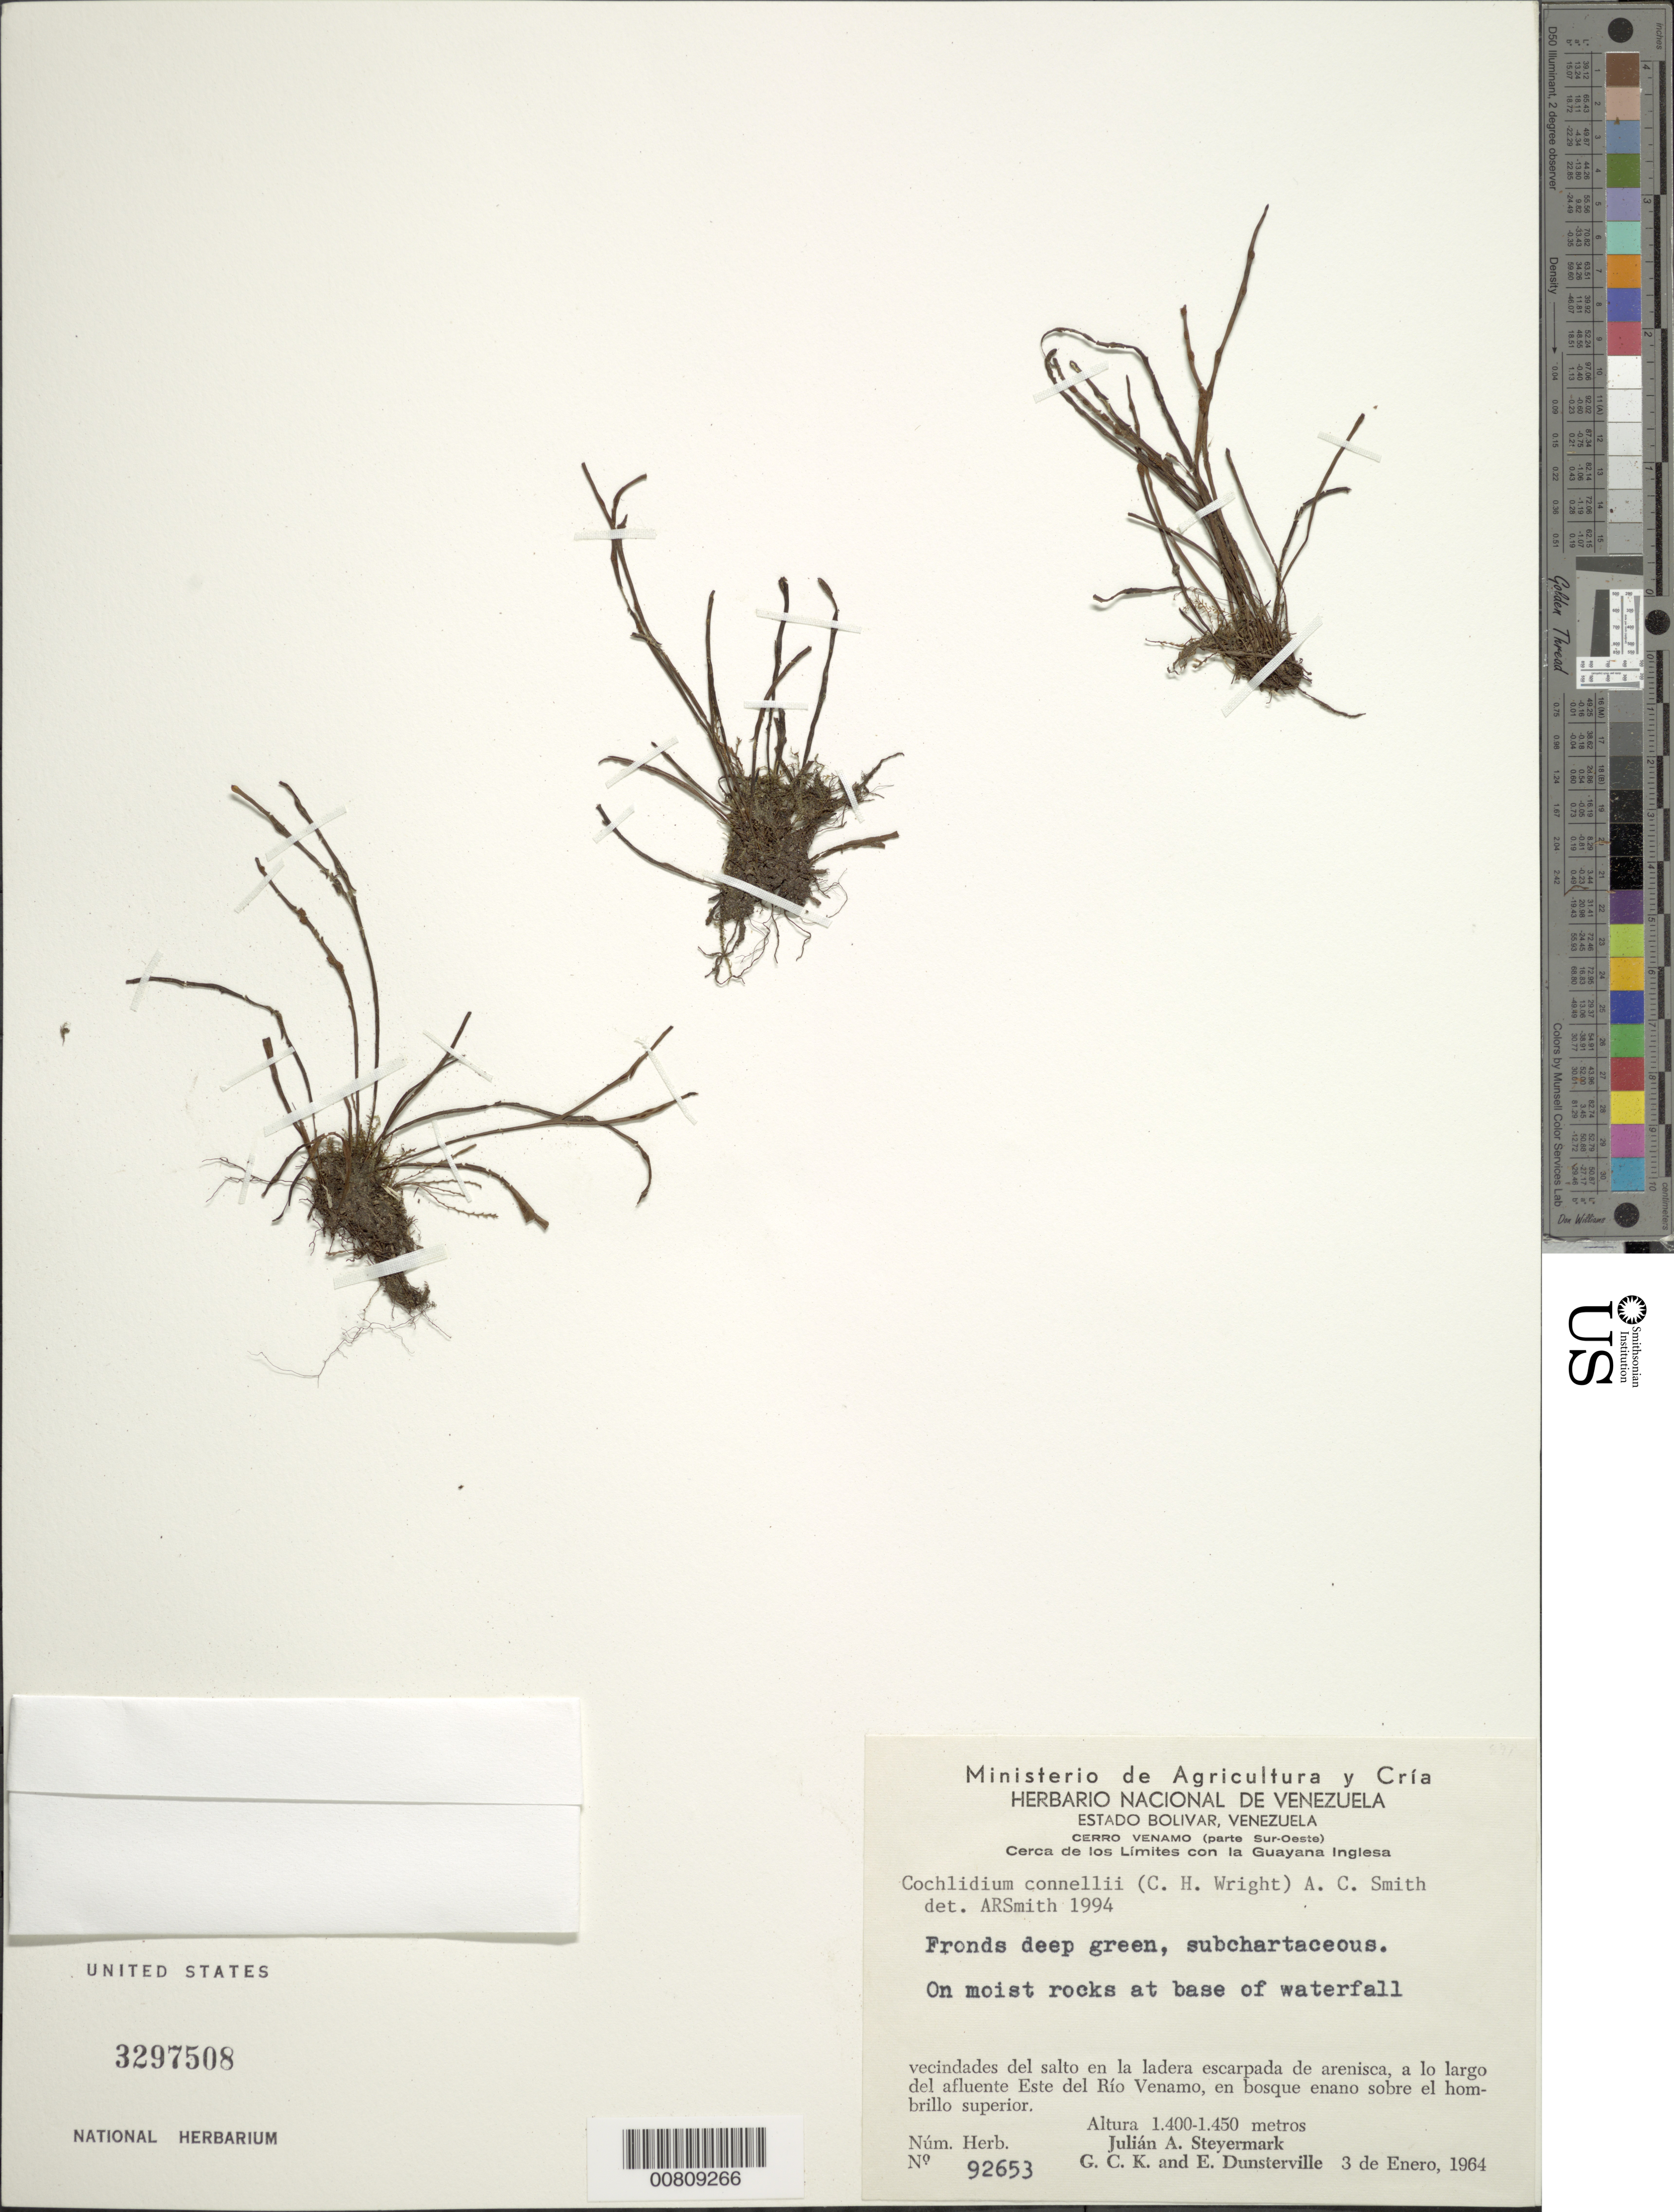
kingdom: Plantae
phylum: Tracheophyta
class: Polypodiopsida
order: Polypodiales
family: Polypodiaceae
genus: Cochlidium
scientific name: Cochlidium connellii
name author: (Baker) A.C. Sm.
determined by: Smith, Alan R., (UC)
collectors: J. Steyermark, G. C. K. Dunsterville & E. Dunsterville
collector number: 92653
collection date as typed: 3-Jan-64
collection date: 1964-01-03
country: Venezuela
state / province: Bolívar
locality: Cerro Venamo, E of Río Venamo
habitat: Vecindades del salto en la ladera escarpada de arenisca; en bosque enano sobre el hombrillo superior; on moist rocks at base of waterfall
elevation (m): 1400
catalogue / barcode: US 3297508